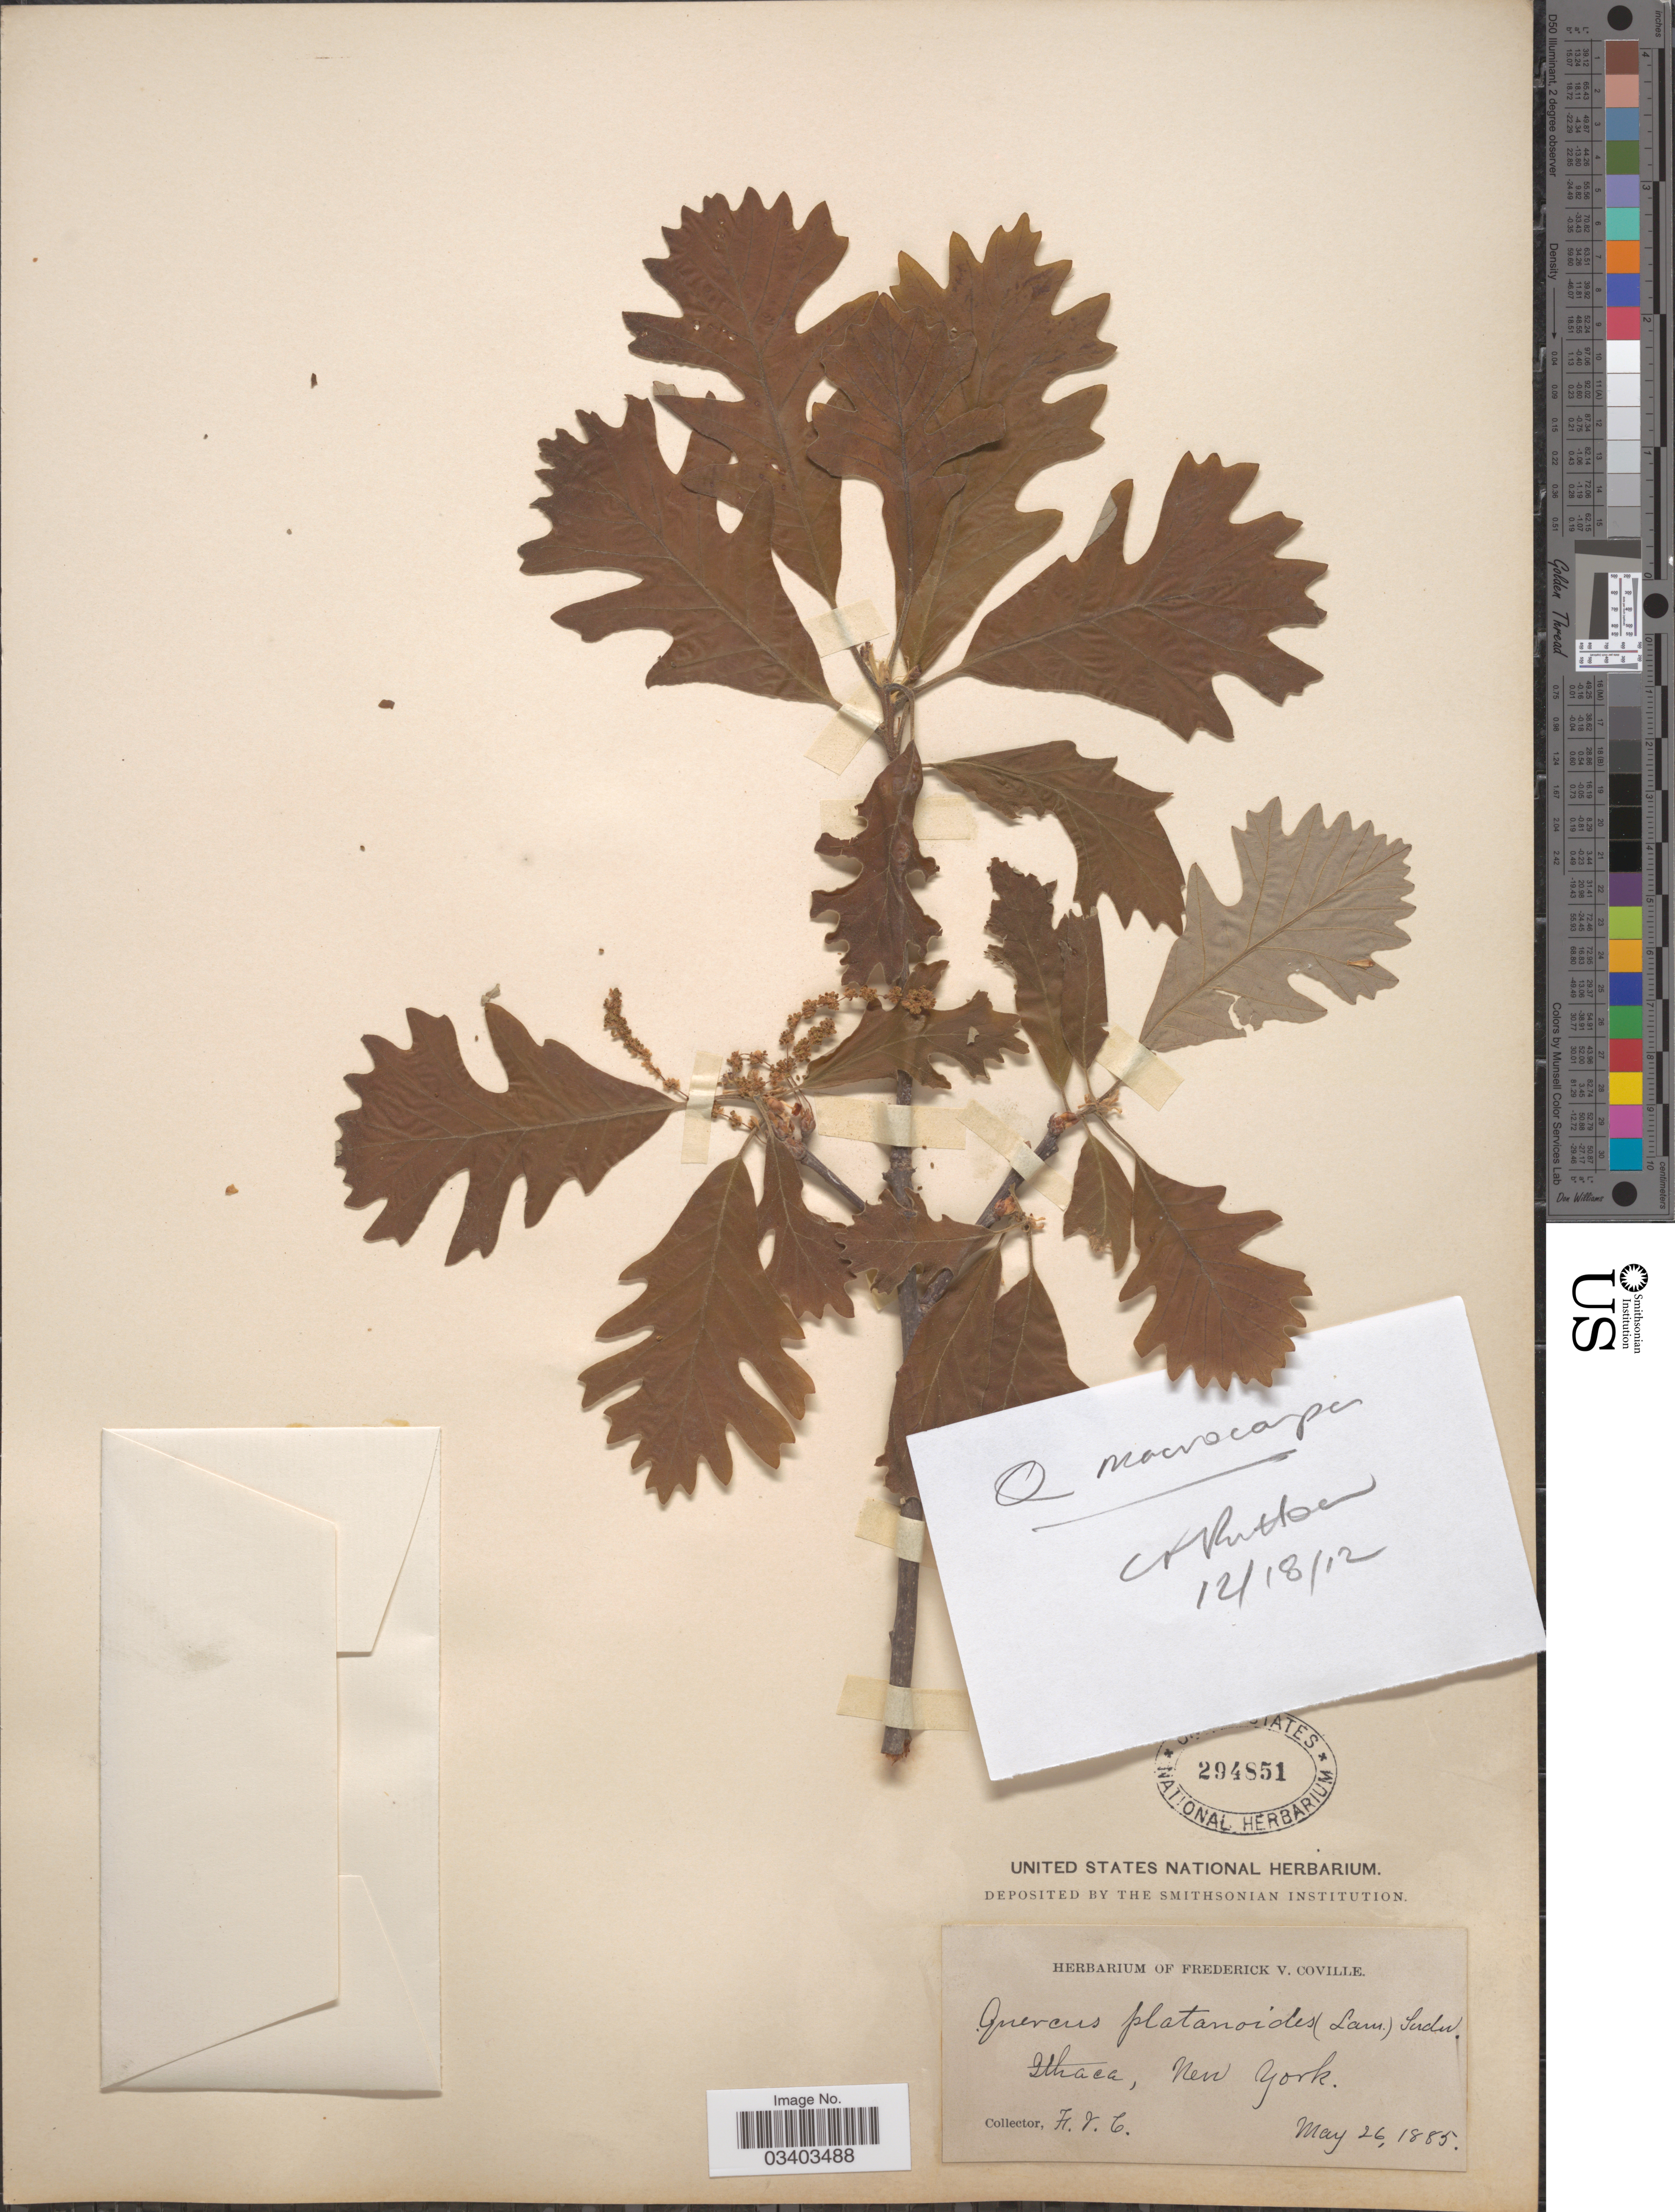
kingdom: Plantae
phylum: Tracheophyta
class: Magnoliopsida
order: Fagales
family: Fagaceae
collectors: F. V. Coville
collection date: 1885-05-26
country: United States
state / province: New York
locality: Ithaca.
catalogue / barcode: US 294851